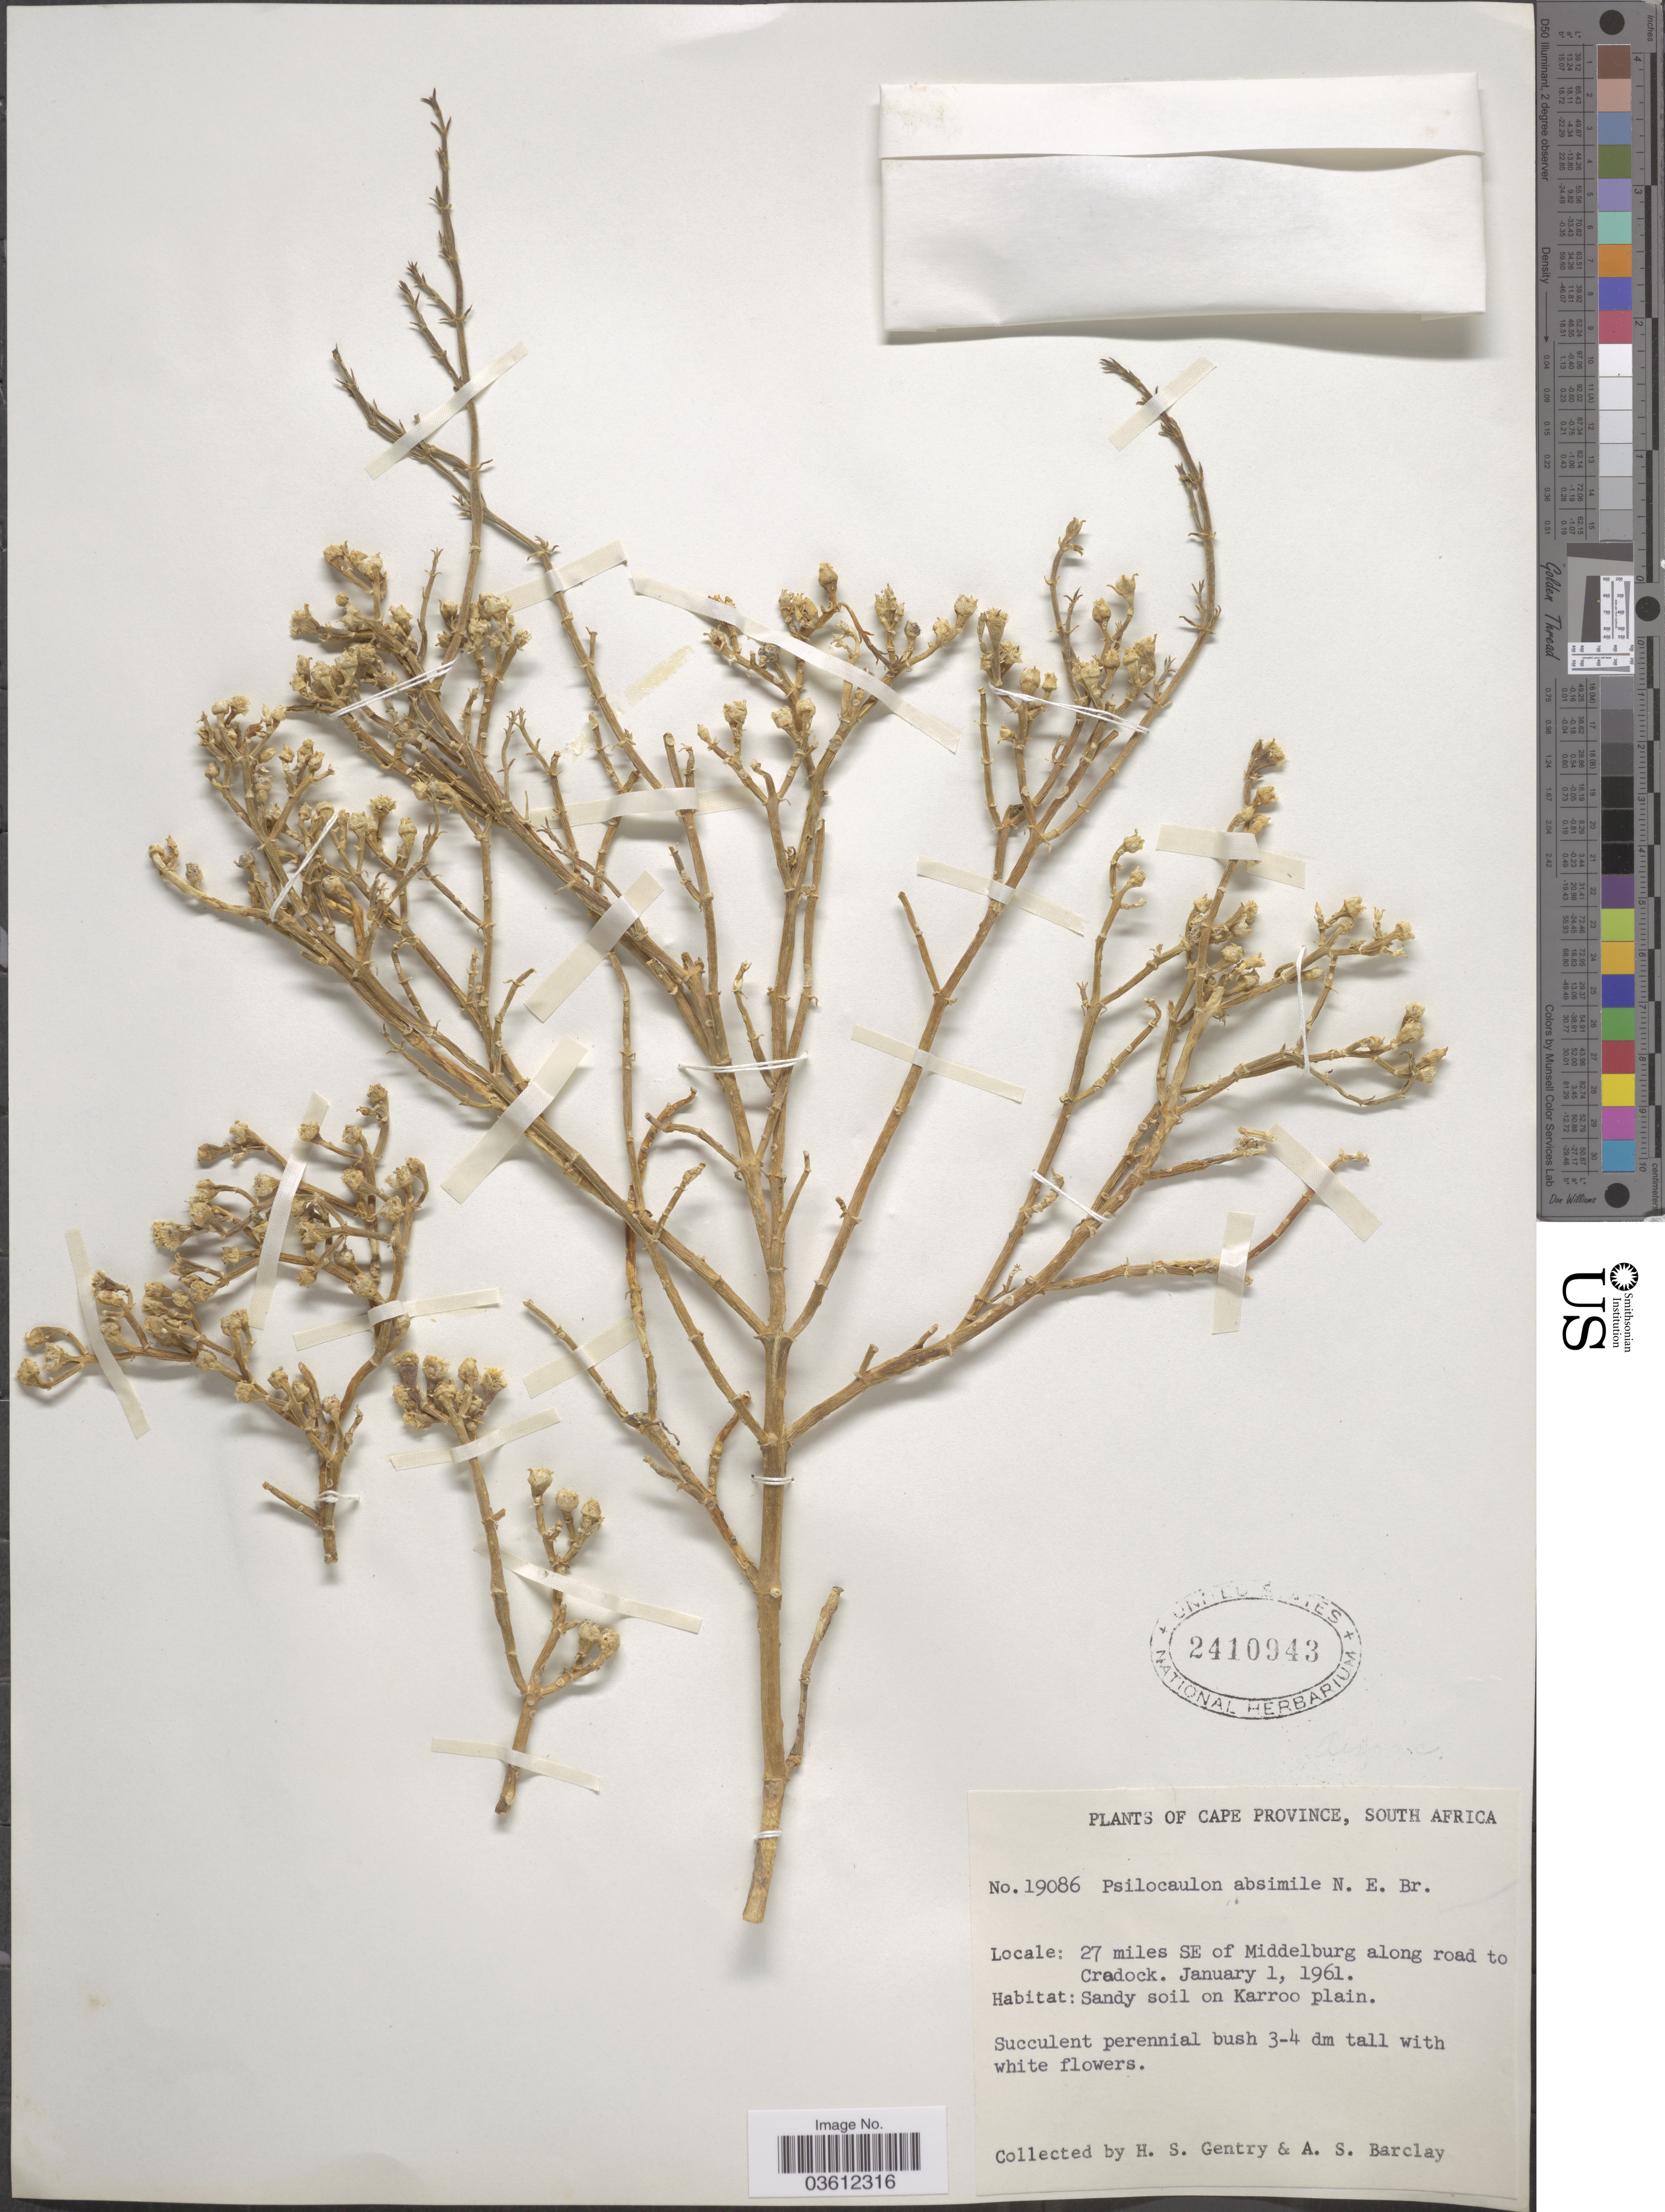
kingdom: Plantae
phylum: Tracheophyta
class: Magnoliopsida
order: Caryophyllales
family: Aizoaceae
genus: Mesembryanthemum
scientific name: Mesembryanthemum absimile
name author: N.E. Br.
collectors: H. S. Gentry & A. S. Barclay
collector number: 19086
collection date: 1961-01-01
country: South Africa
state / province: Eastern Cape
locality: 27 miles SE of Middelburg along road to Cradock.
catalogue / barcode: US 2410943